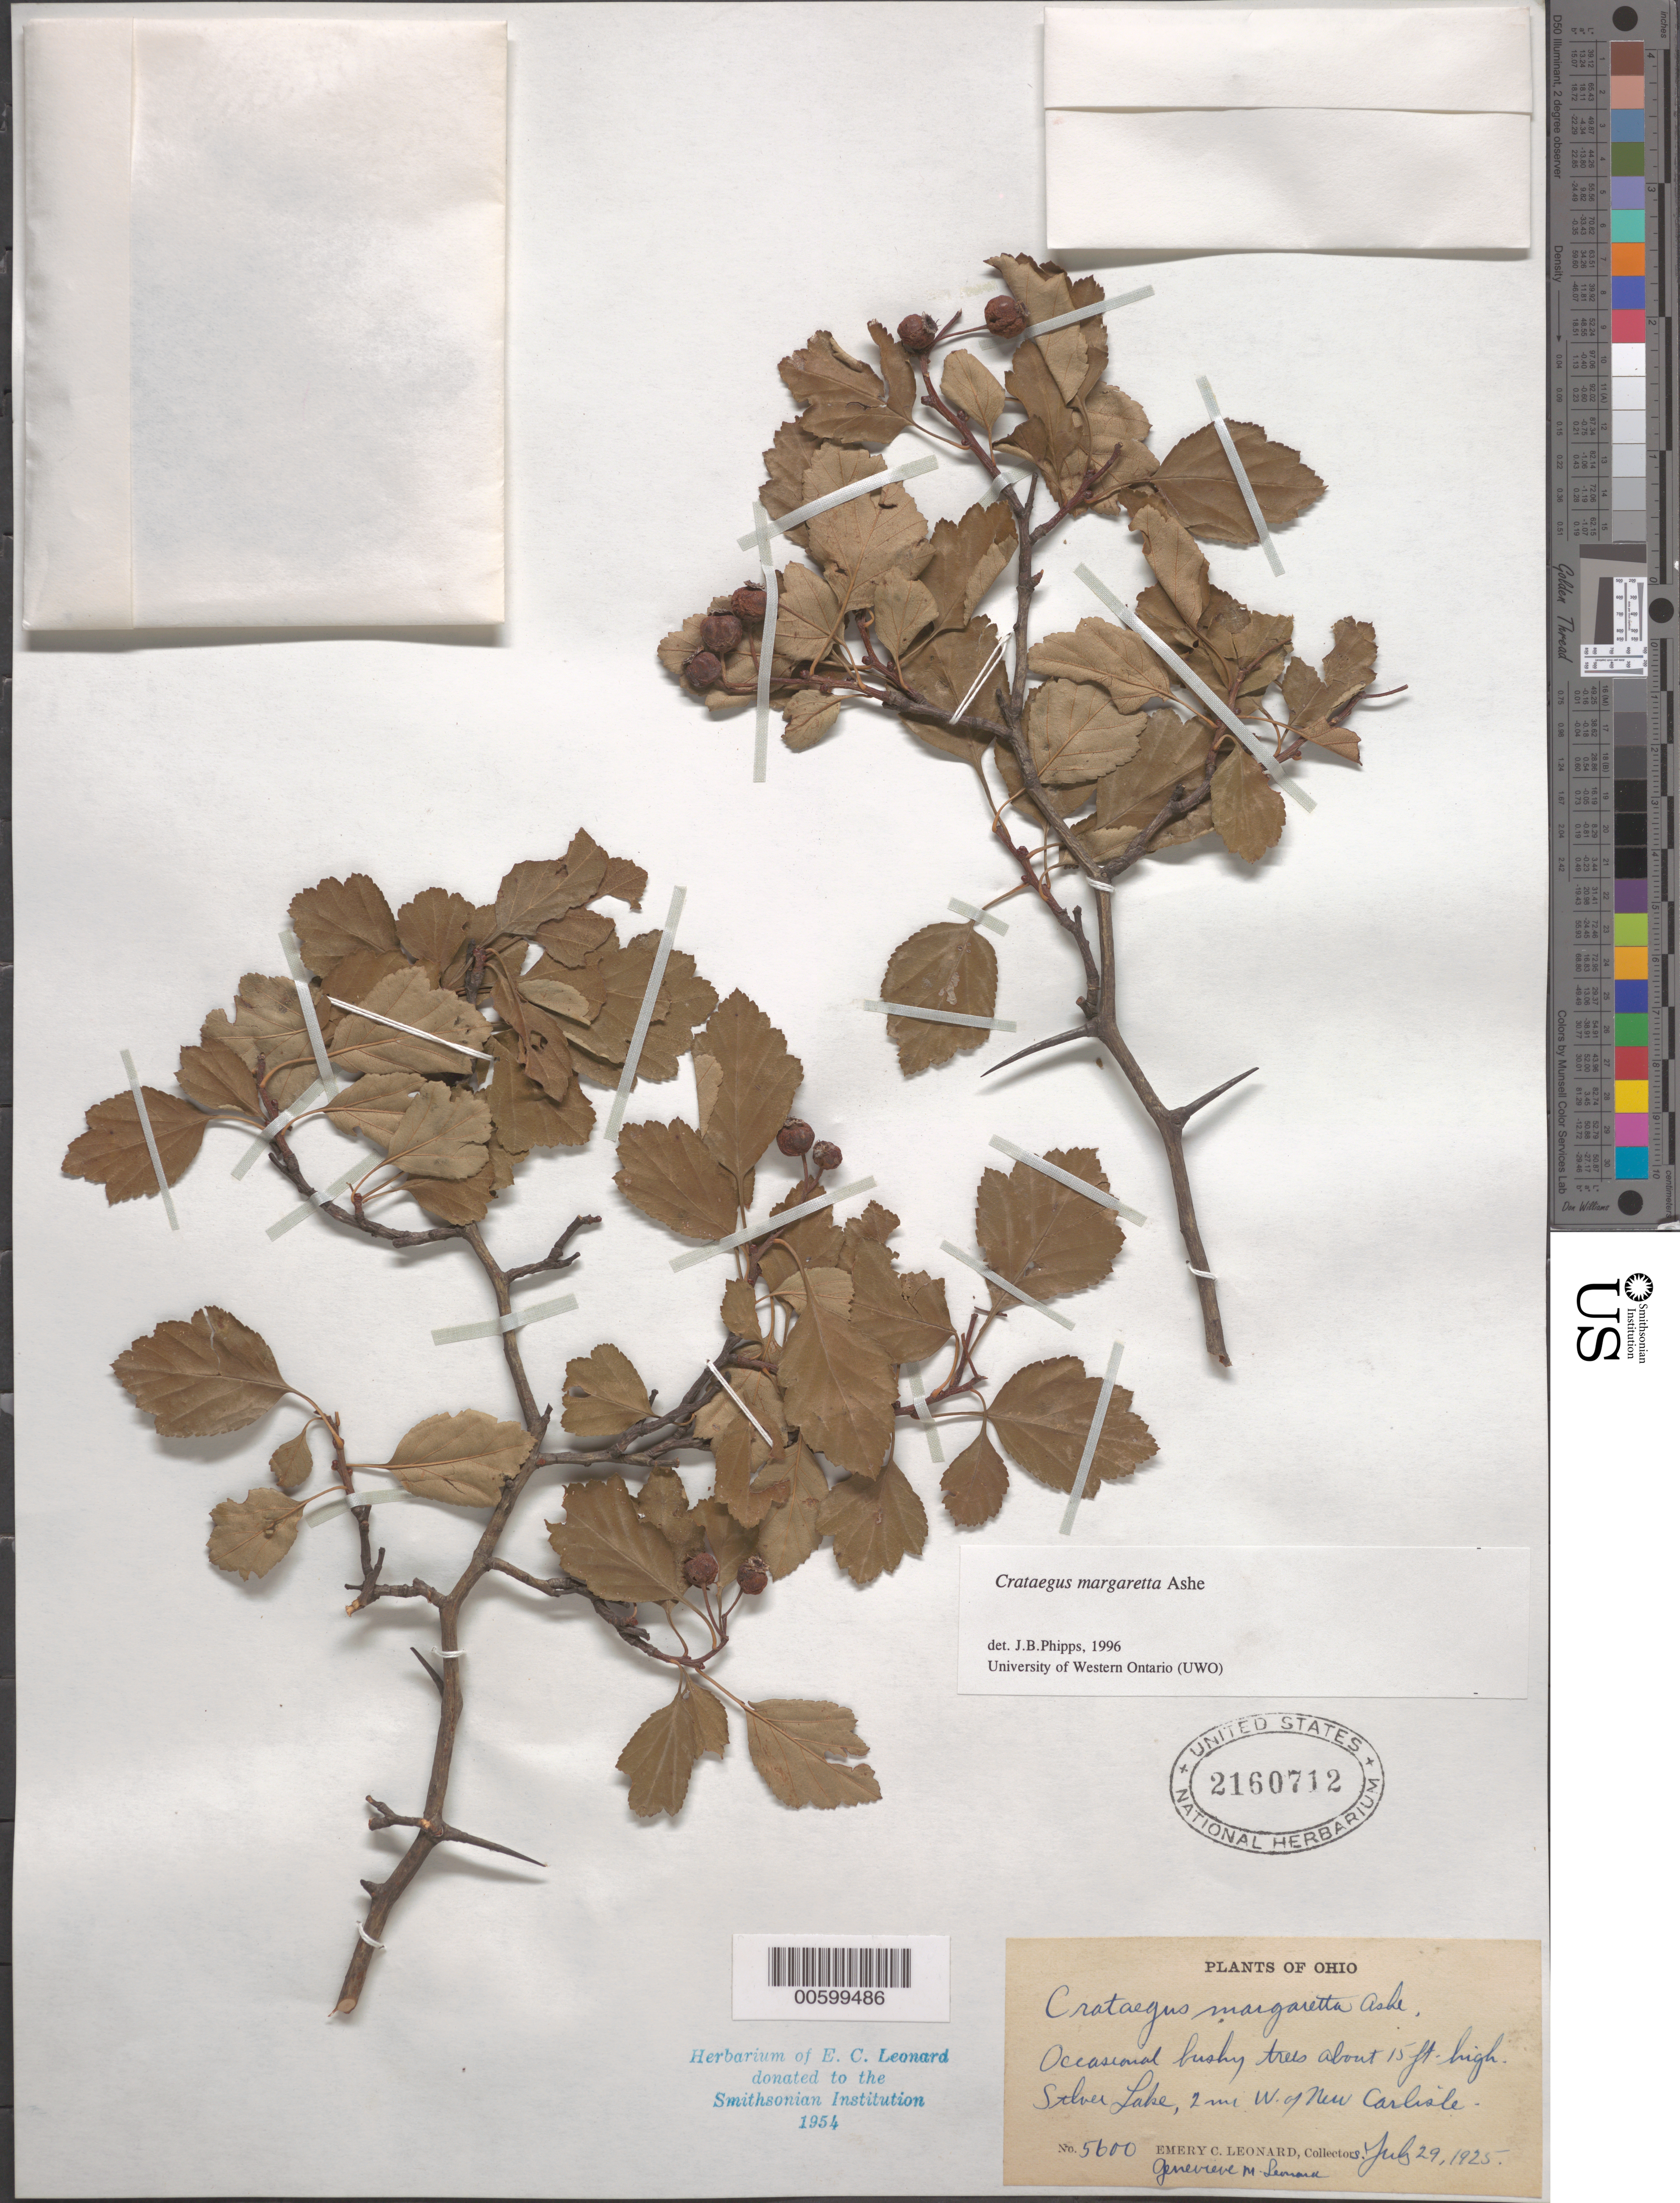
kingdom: Plantae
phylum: Tracheophyta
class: Magnoliopsida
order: Rosales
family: Rosaceae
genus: Crataegus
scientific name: Crataegus margarettae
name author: Ashe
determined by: Phipps, James B., (UWO), University of Western Ontario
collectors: E. C. Leonard & G. M. Leonard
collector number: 5600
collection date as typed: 26 Jul 1925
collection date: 1925-07-26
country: United States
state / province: Ohio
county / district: Clark / Miami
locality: Silver Lake, 2 mi. W of New Carlisle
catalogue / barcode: US 2160712